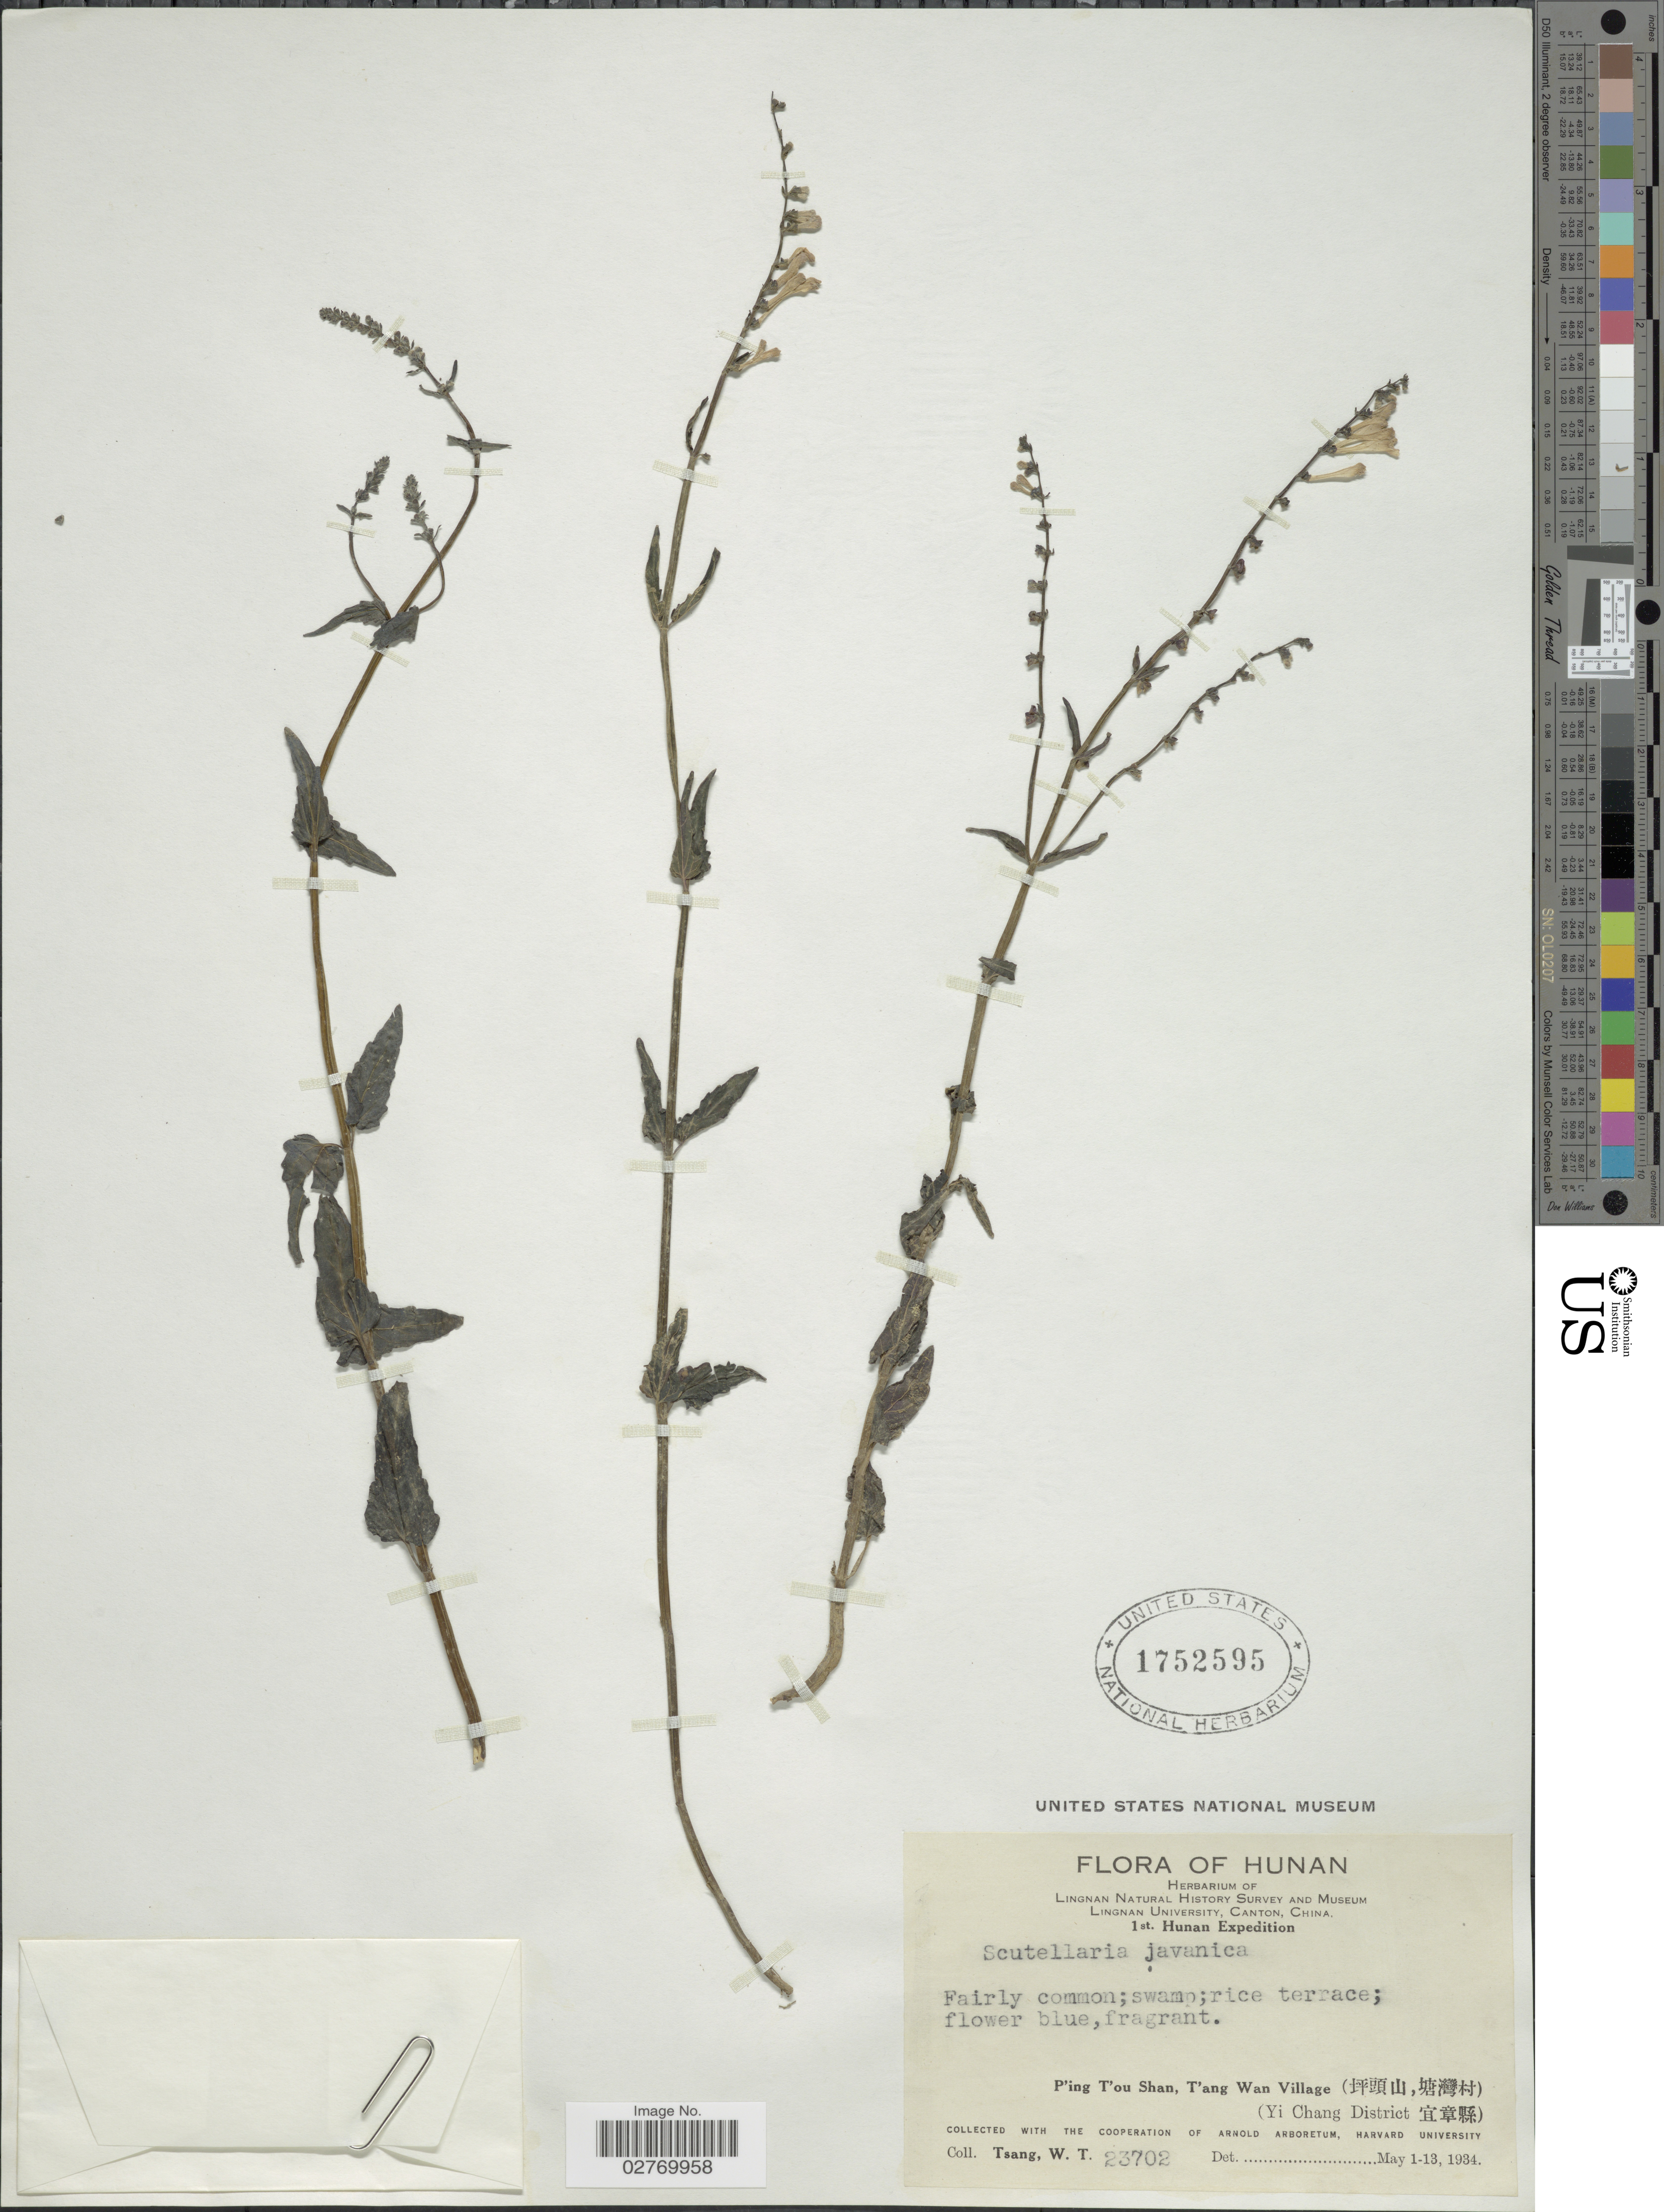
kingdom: Plantae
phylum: Tracheophyta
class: Magnoliopsida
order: Lamiales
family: Lamiaceae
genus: Scutellaria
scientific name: Scutellaria javanica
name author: Jungh.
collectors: W. T. Tsang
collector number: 23702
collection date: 1934-05-01/1934-05-13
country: China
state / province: Hunan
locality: P' ing T'ou Shan, T'ang Wan Village. (Yi Chang District).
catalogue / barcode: US 1752595